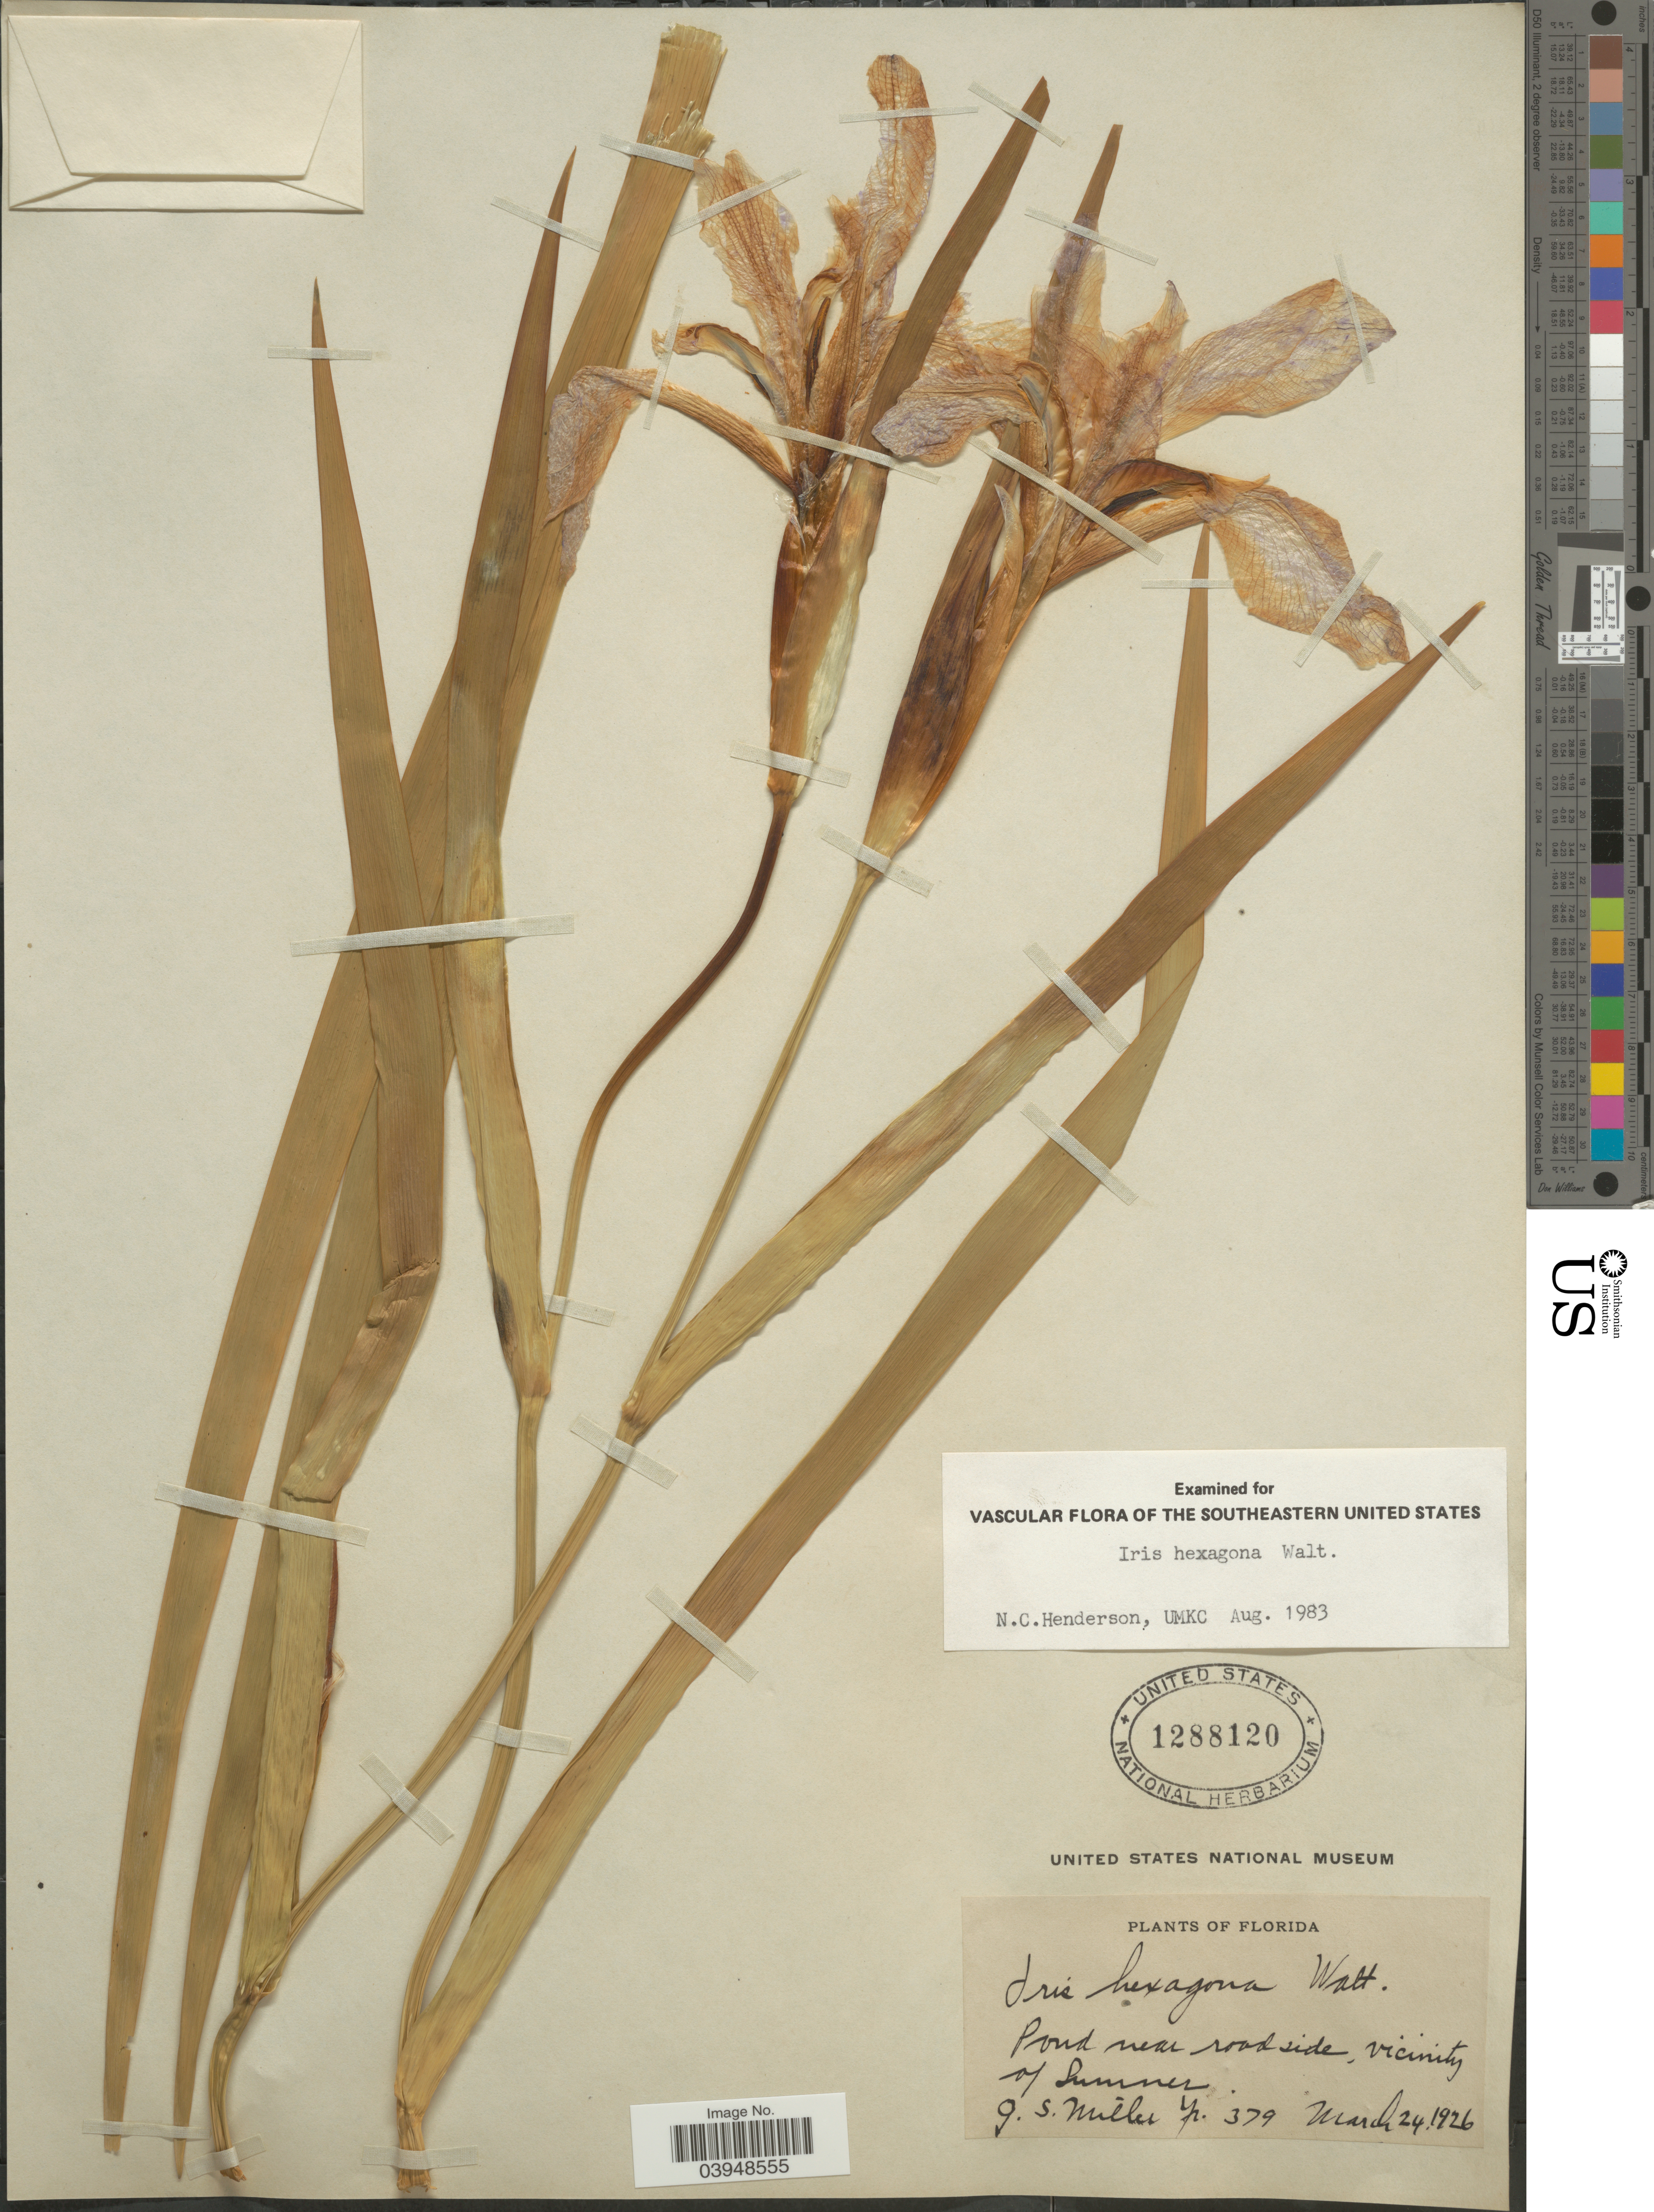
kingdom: Plantae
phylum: Tracheophyta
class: Liliopsida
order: Asparagales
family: Iridaceae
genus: Iris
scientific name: Iris hexagona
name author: Walter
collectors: G. S. Miller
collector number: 379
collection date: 1926-03-24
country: United States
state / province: Florida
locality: Pond near roadside, vicinity of Sumner.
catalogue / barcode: US 1288120